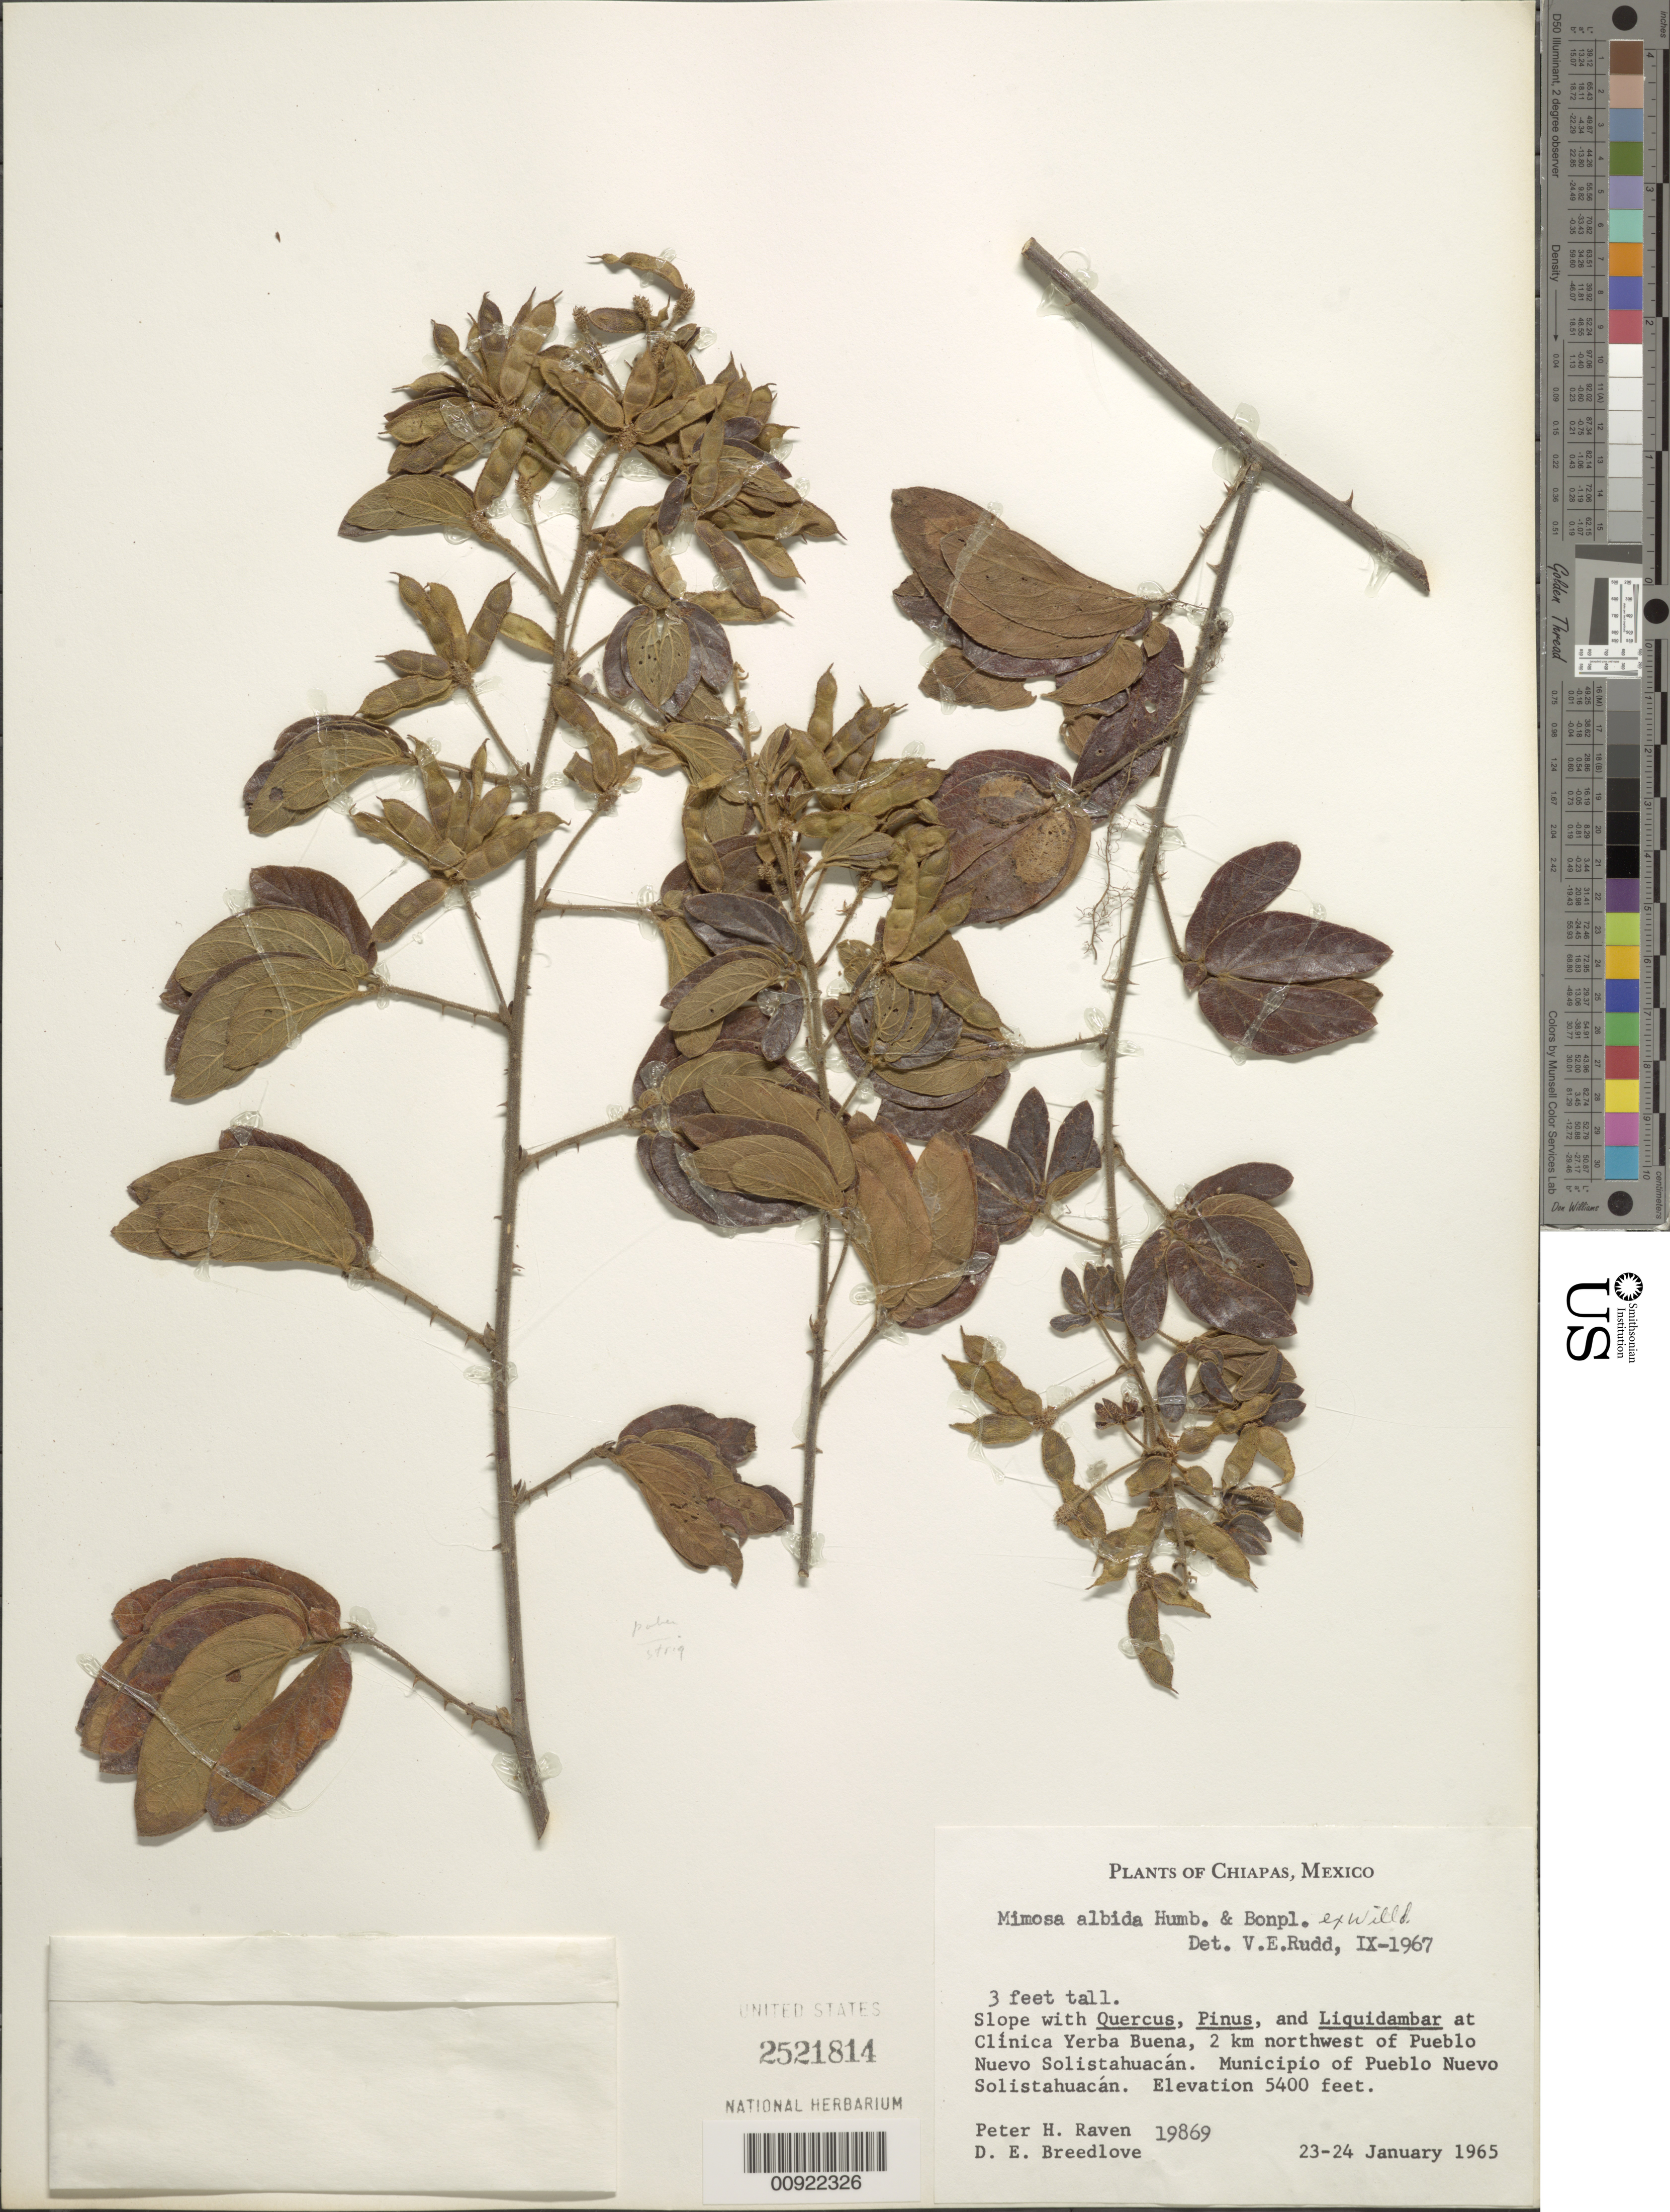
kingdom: Plantae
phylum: Tracheophyta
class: Magnoliopsida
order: Fabales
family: Fabaceae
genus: Mimosa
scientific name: Mimosa albida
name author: Humb. & Bonpl. ex Willd.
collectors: P. H. Raven & D. E. Breedlove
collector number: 19869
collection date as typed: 23 Jan 1965 to 24 Jan 1965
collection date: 1965-01-23/1965-01-24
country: Mexico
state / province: Chiapas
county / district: Pueblo Nuevo Solistahuacán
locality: At Clínica Yerba Buena, 2 km. northwest of Pueblo Nuevo Solistahuacán. Municipio of Pueblo Nuevo Solistahuacán, Chiapas.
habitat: Slope with Quercus, Pinus, and Liquidambar.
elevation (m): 1646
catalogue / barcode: US 2521814